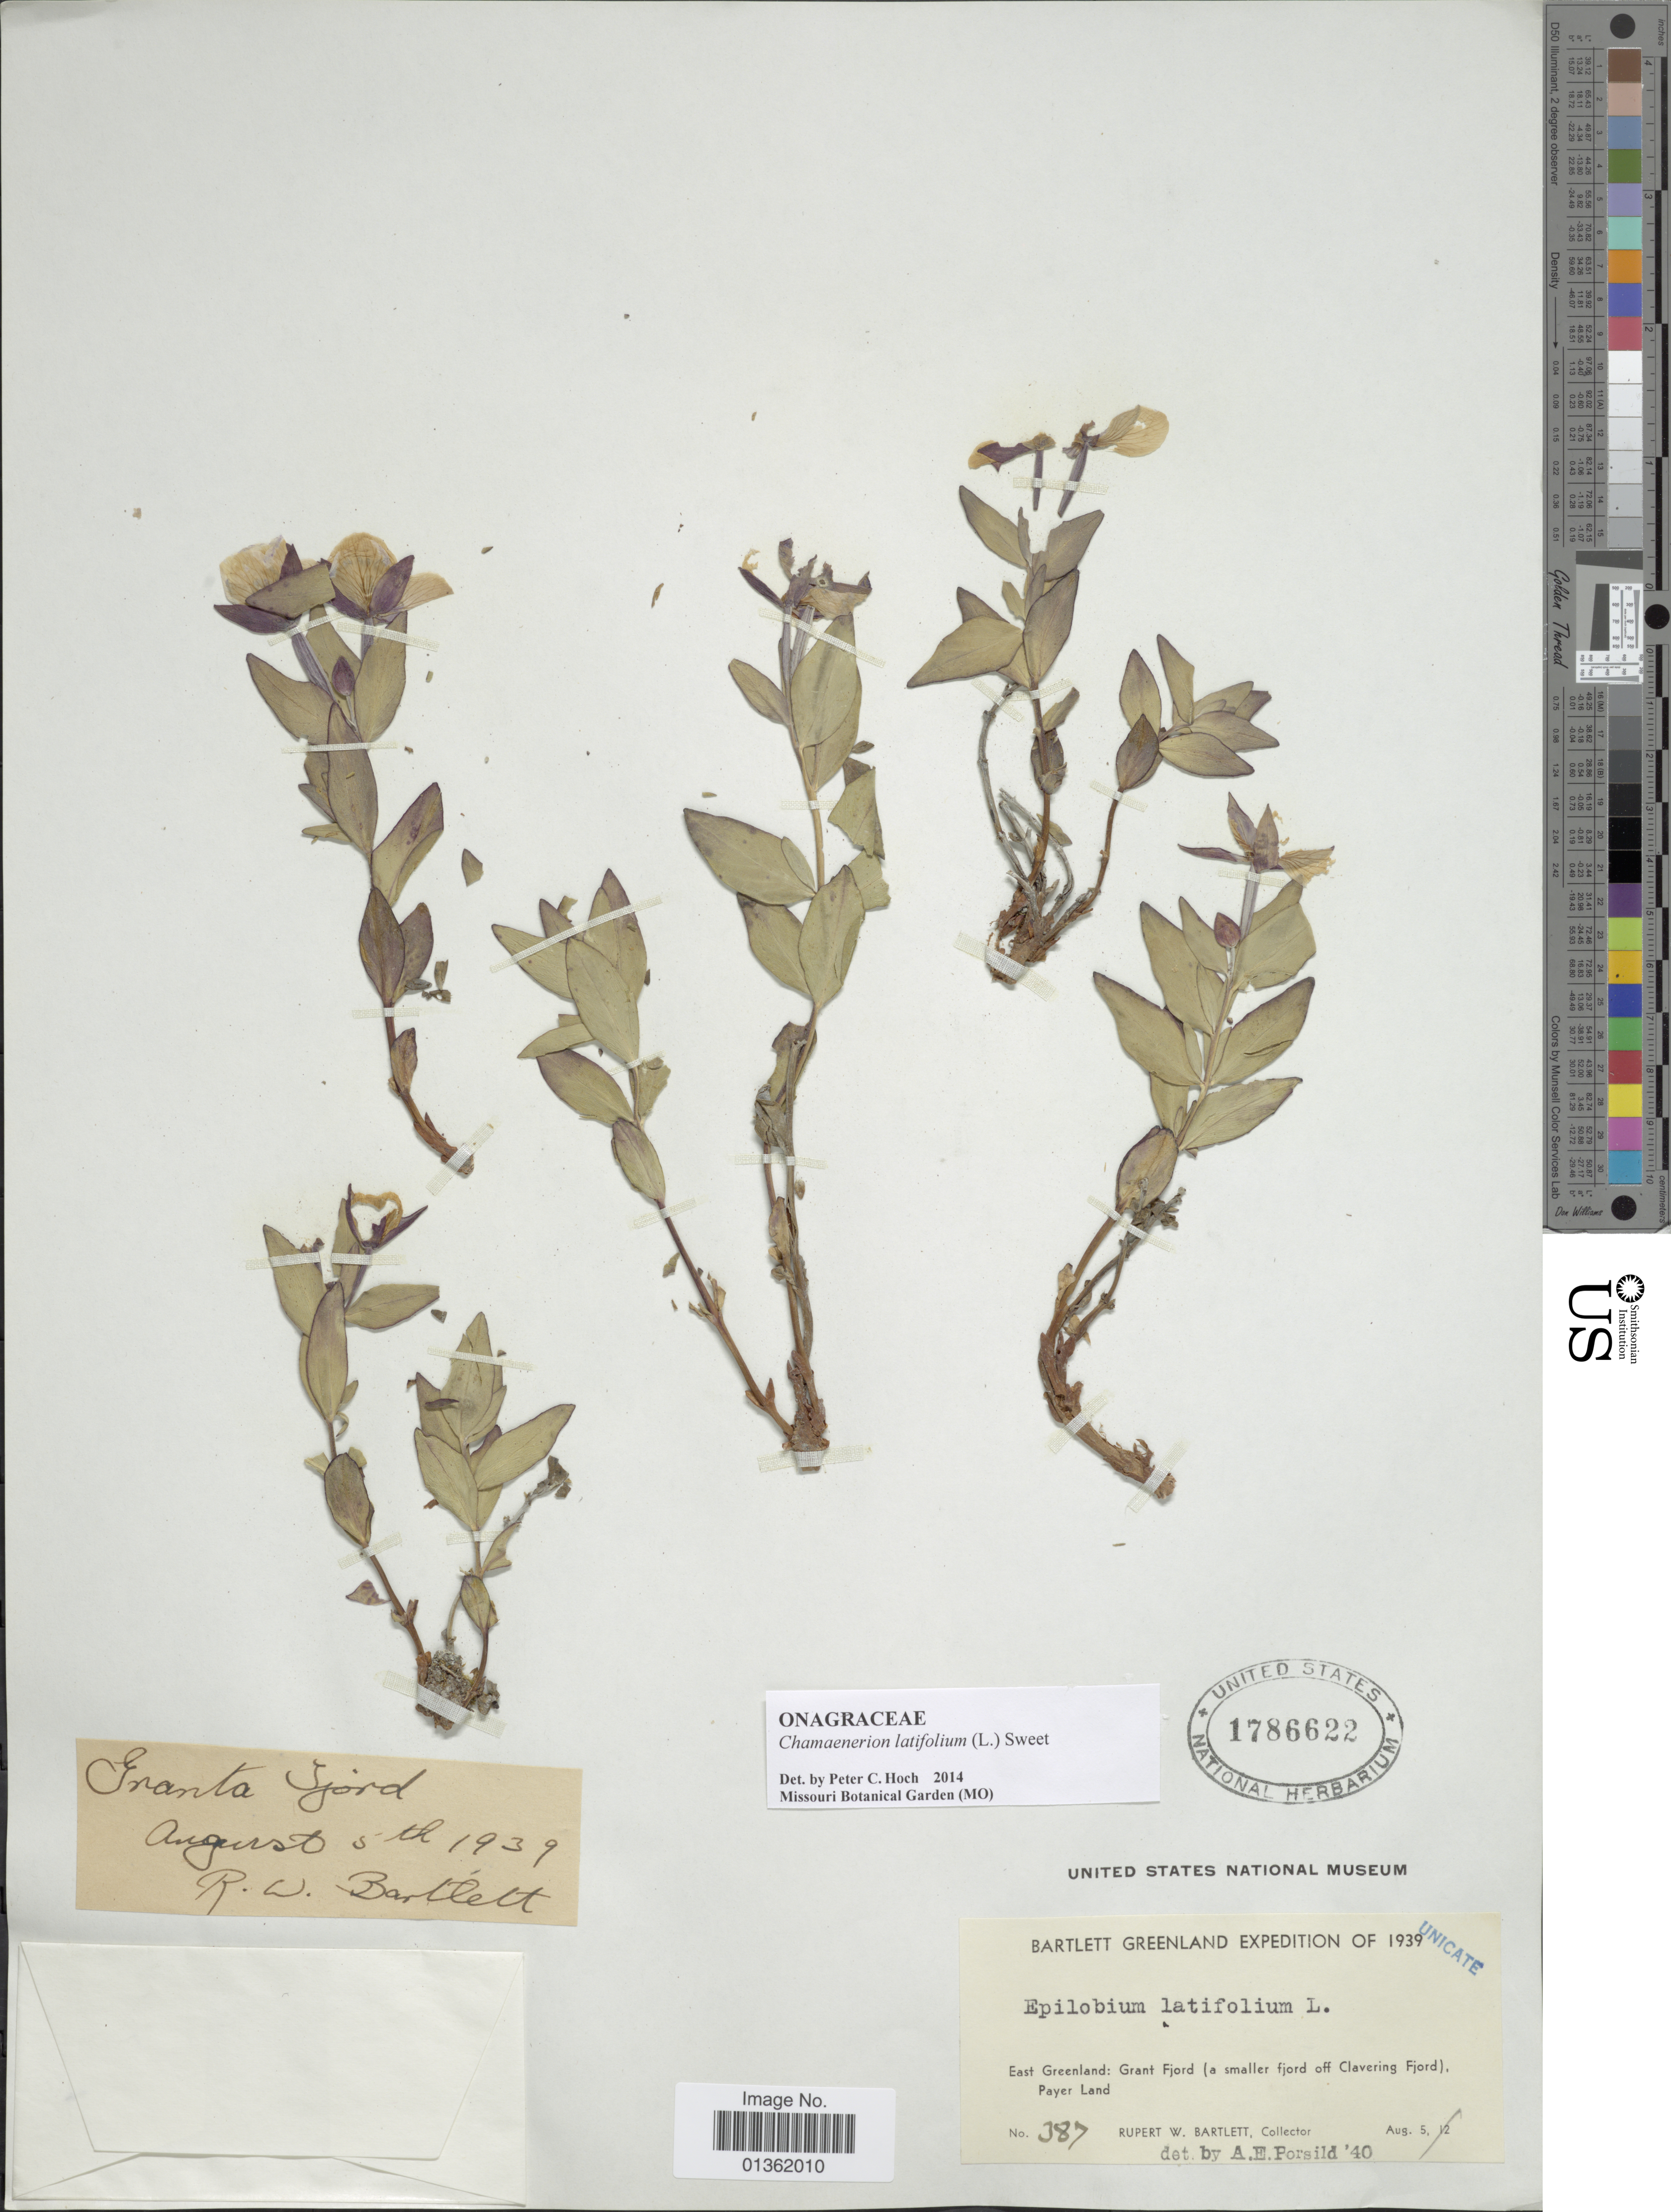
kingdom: Plantae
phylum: Tracheophyta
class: Magnoliopsida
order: Myrtales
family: Onagraceae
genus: Chamaenerion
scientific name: Chamaenerion latifolium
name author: (L.) Th. Fr. & Lange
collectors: R. W. Bartlett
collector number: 387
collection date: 1939-08-05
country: Greenland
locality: East Greenland: Grant Fjord (a smaller fjord off Clavering Fjord), Payer Land.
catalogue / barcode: US 1786622